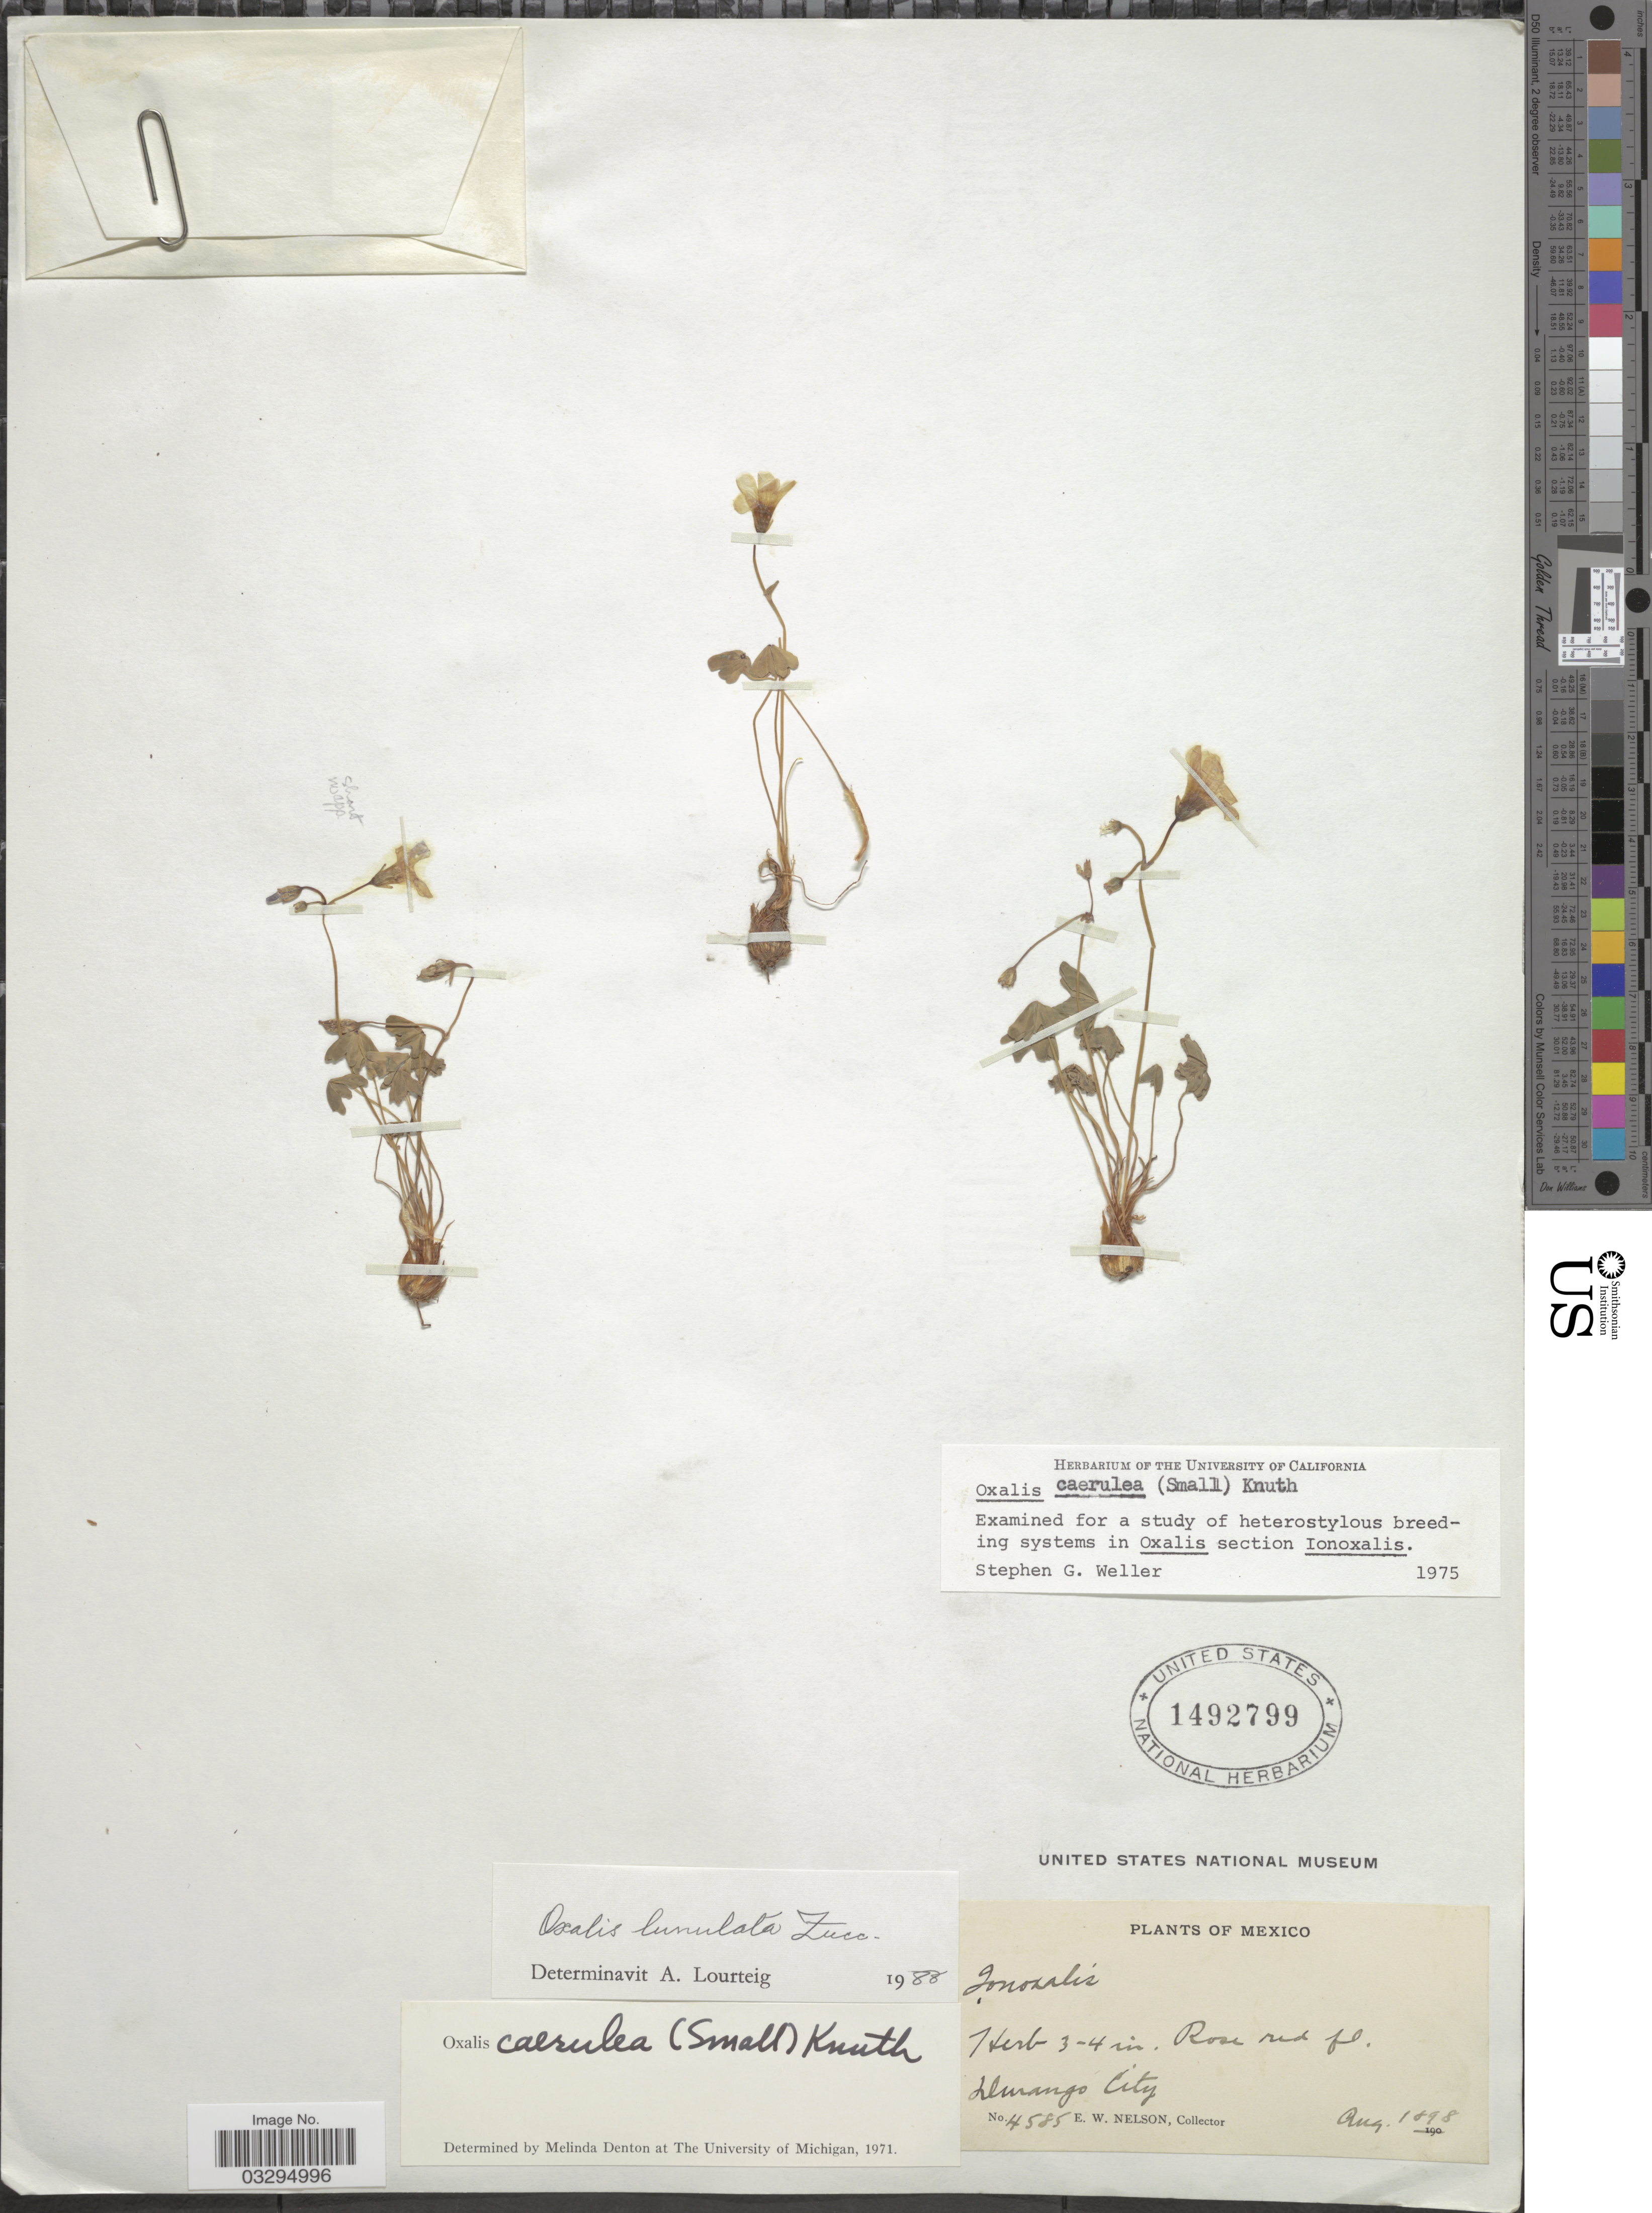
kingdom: Plantae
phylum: Tracheophyta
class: Magnoliopsida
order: Oxalidales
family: Oxalidaceae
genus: Oxalis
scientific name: Oxalis lunulata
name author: Zucc.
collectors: E. W. Nelson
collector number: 4585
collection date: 1898-08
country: Mexico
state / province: Durango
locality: Durango City.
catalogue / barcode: US 1492799